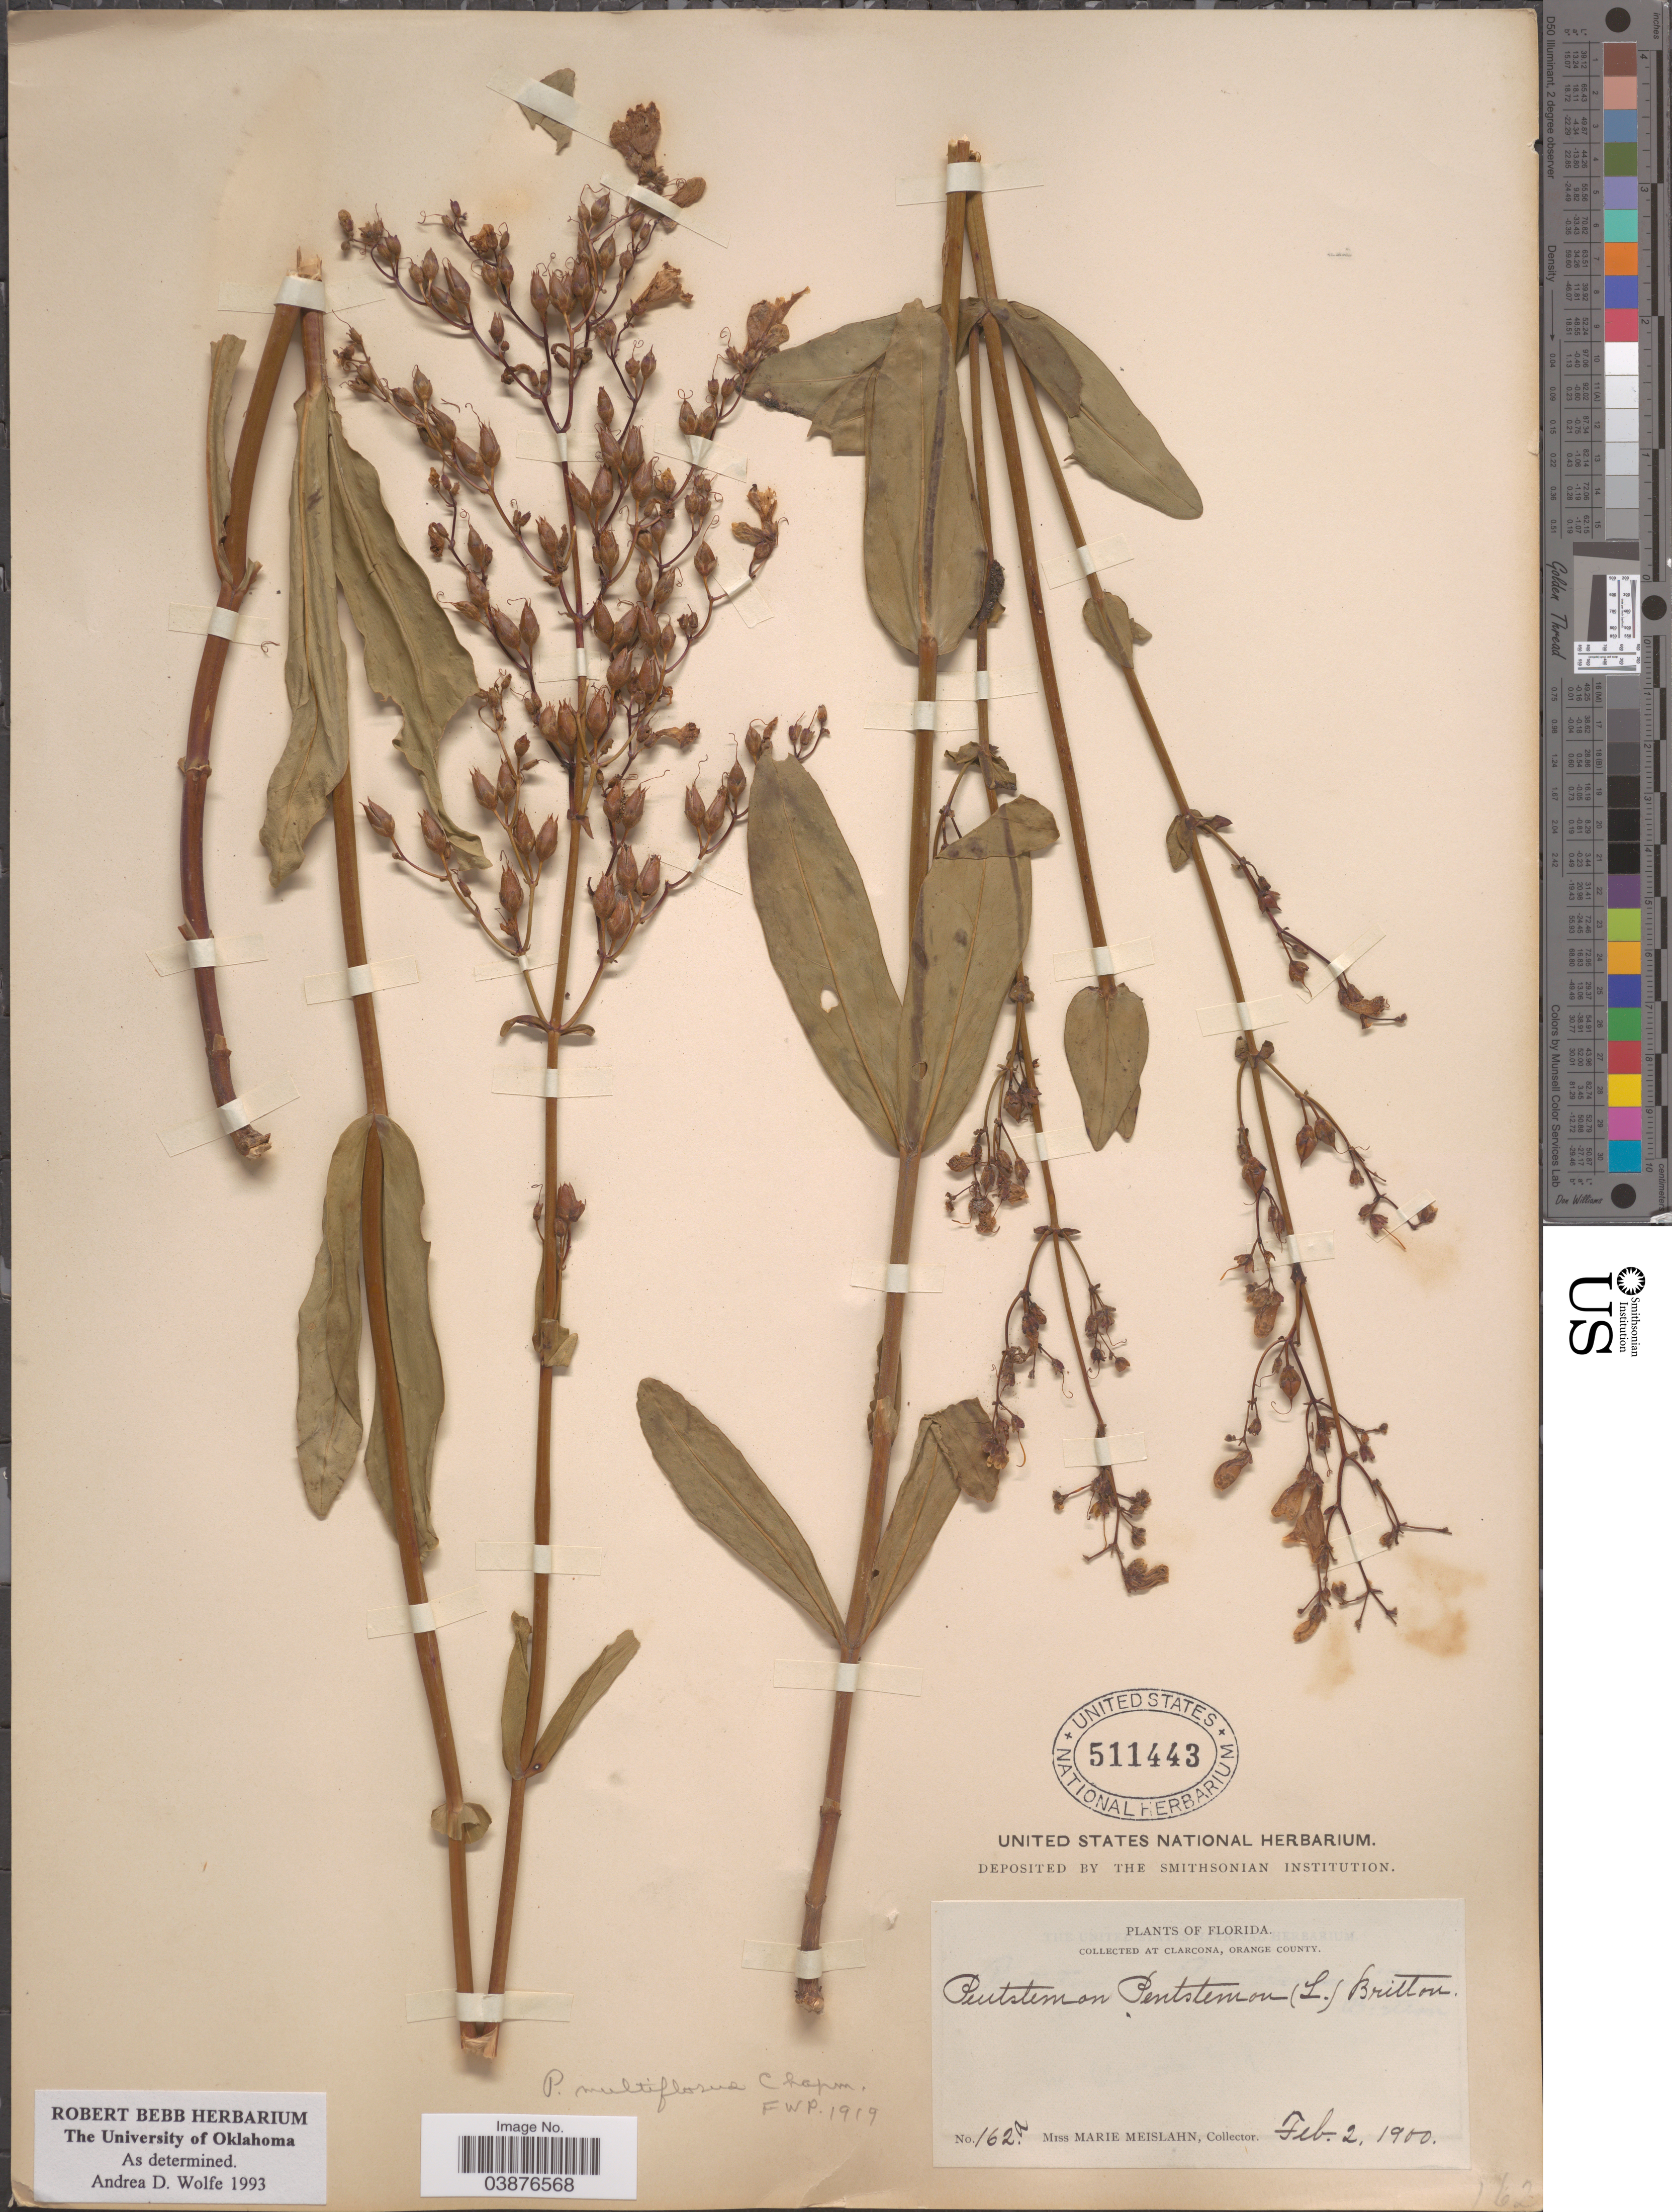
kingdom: Plantae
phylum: Tracheophyta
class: Magnoliopsida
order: Lamiales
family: Plantaginaceae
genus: Penstemon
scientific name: Penstemon multiflorus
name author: Chapm. in Small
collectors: M. Meislahn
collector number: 162a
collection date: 1900-02-02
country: United States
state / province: Florida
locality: At Clarcona, Orange County.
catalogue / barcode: US 511443